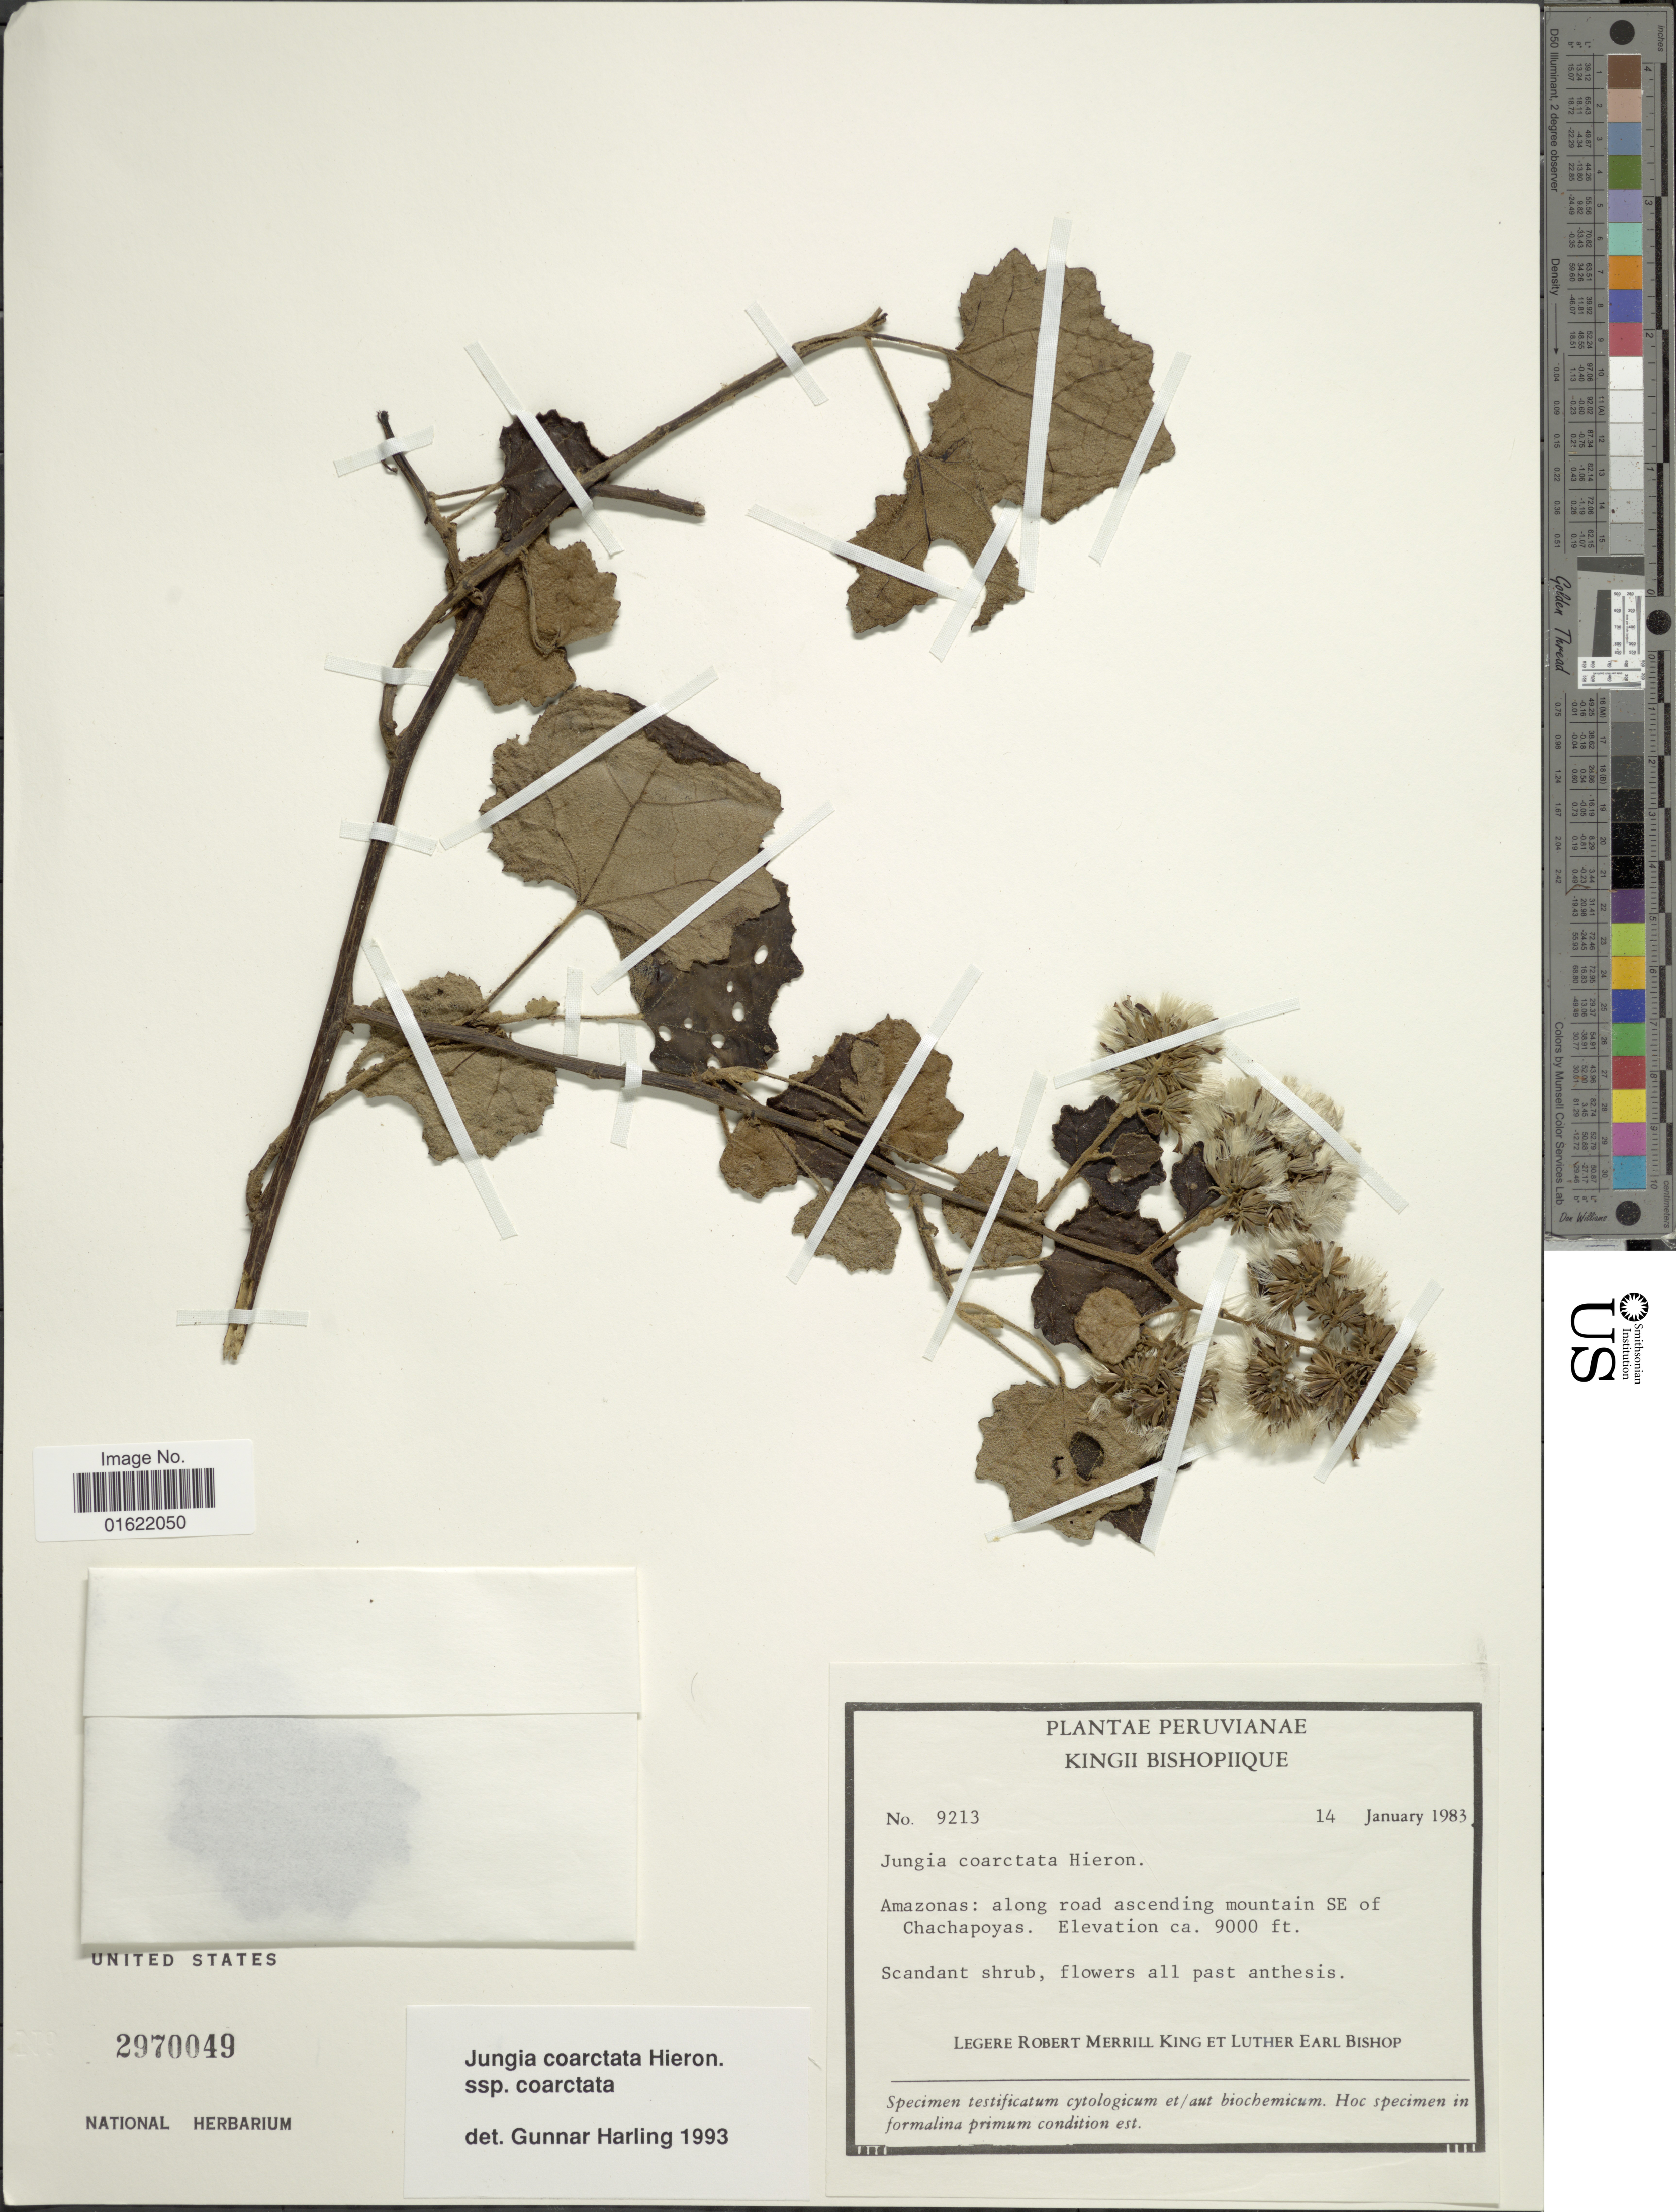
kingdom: Plantae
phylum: Tracheophyta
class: Magnoliopsida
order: Asterales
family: Asteraceae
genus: Jungia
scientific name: Jungia coarctata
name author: Hieron.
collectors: R. M. King & L. E. Bishop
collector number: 9213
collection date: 1983-01-14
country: Peru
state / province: Amazonas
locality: Alomg road ascending mountain SE of Chachapoyas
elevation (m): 2743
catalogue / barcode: US 2970049